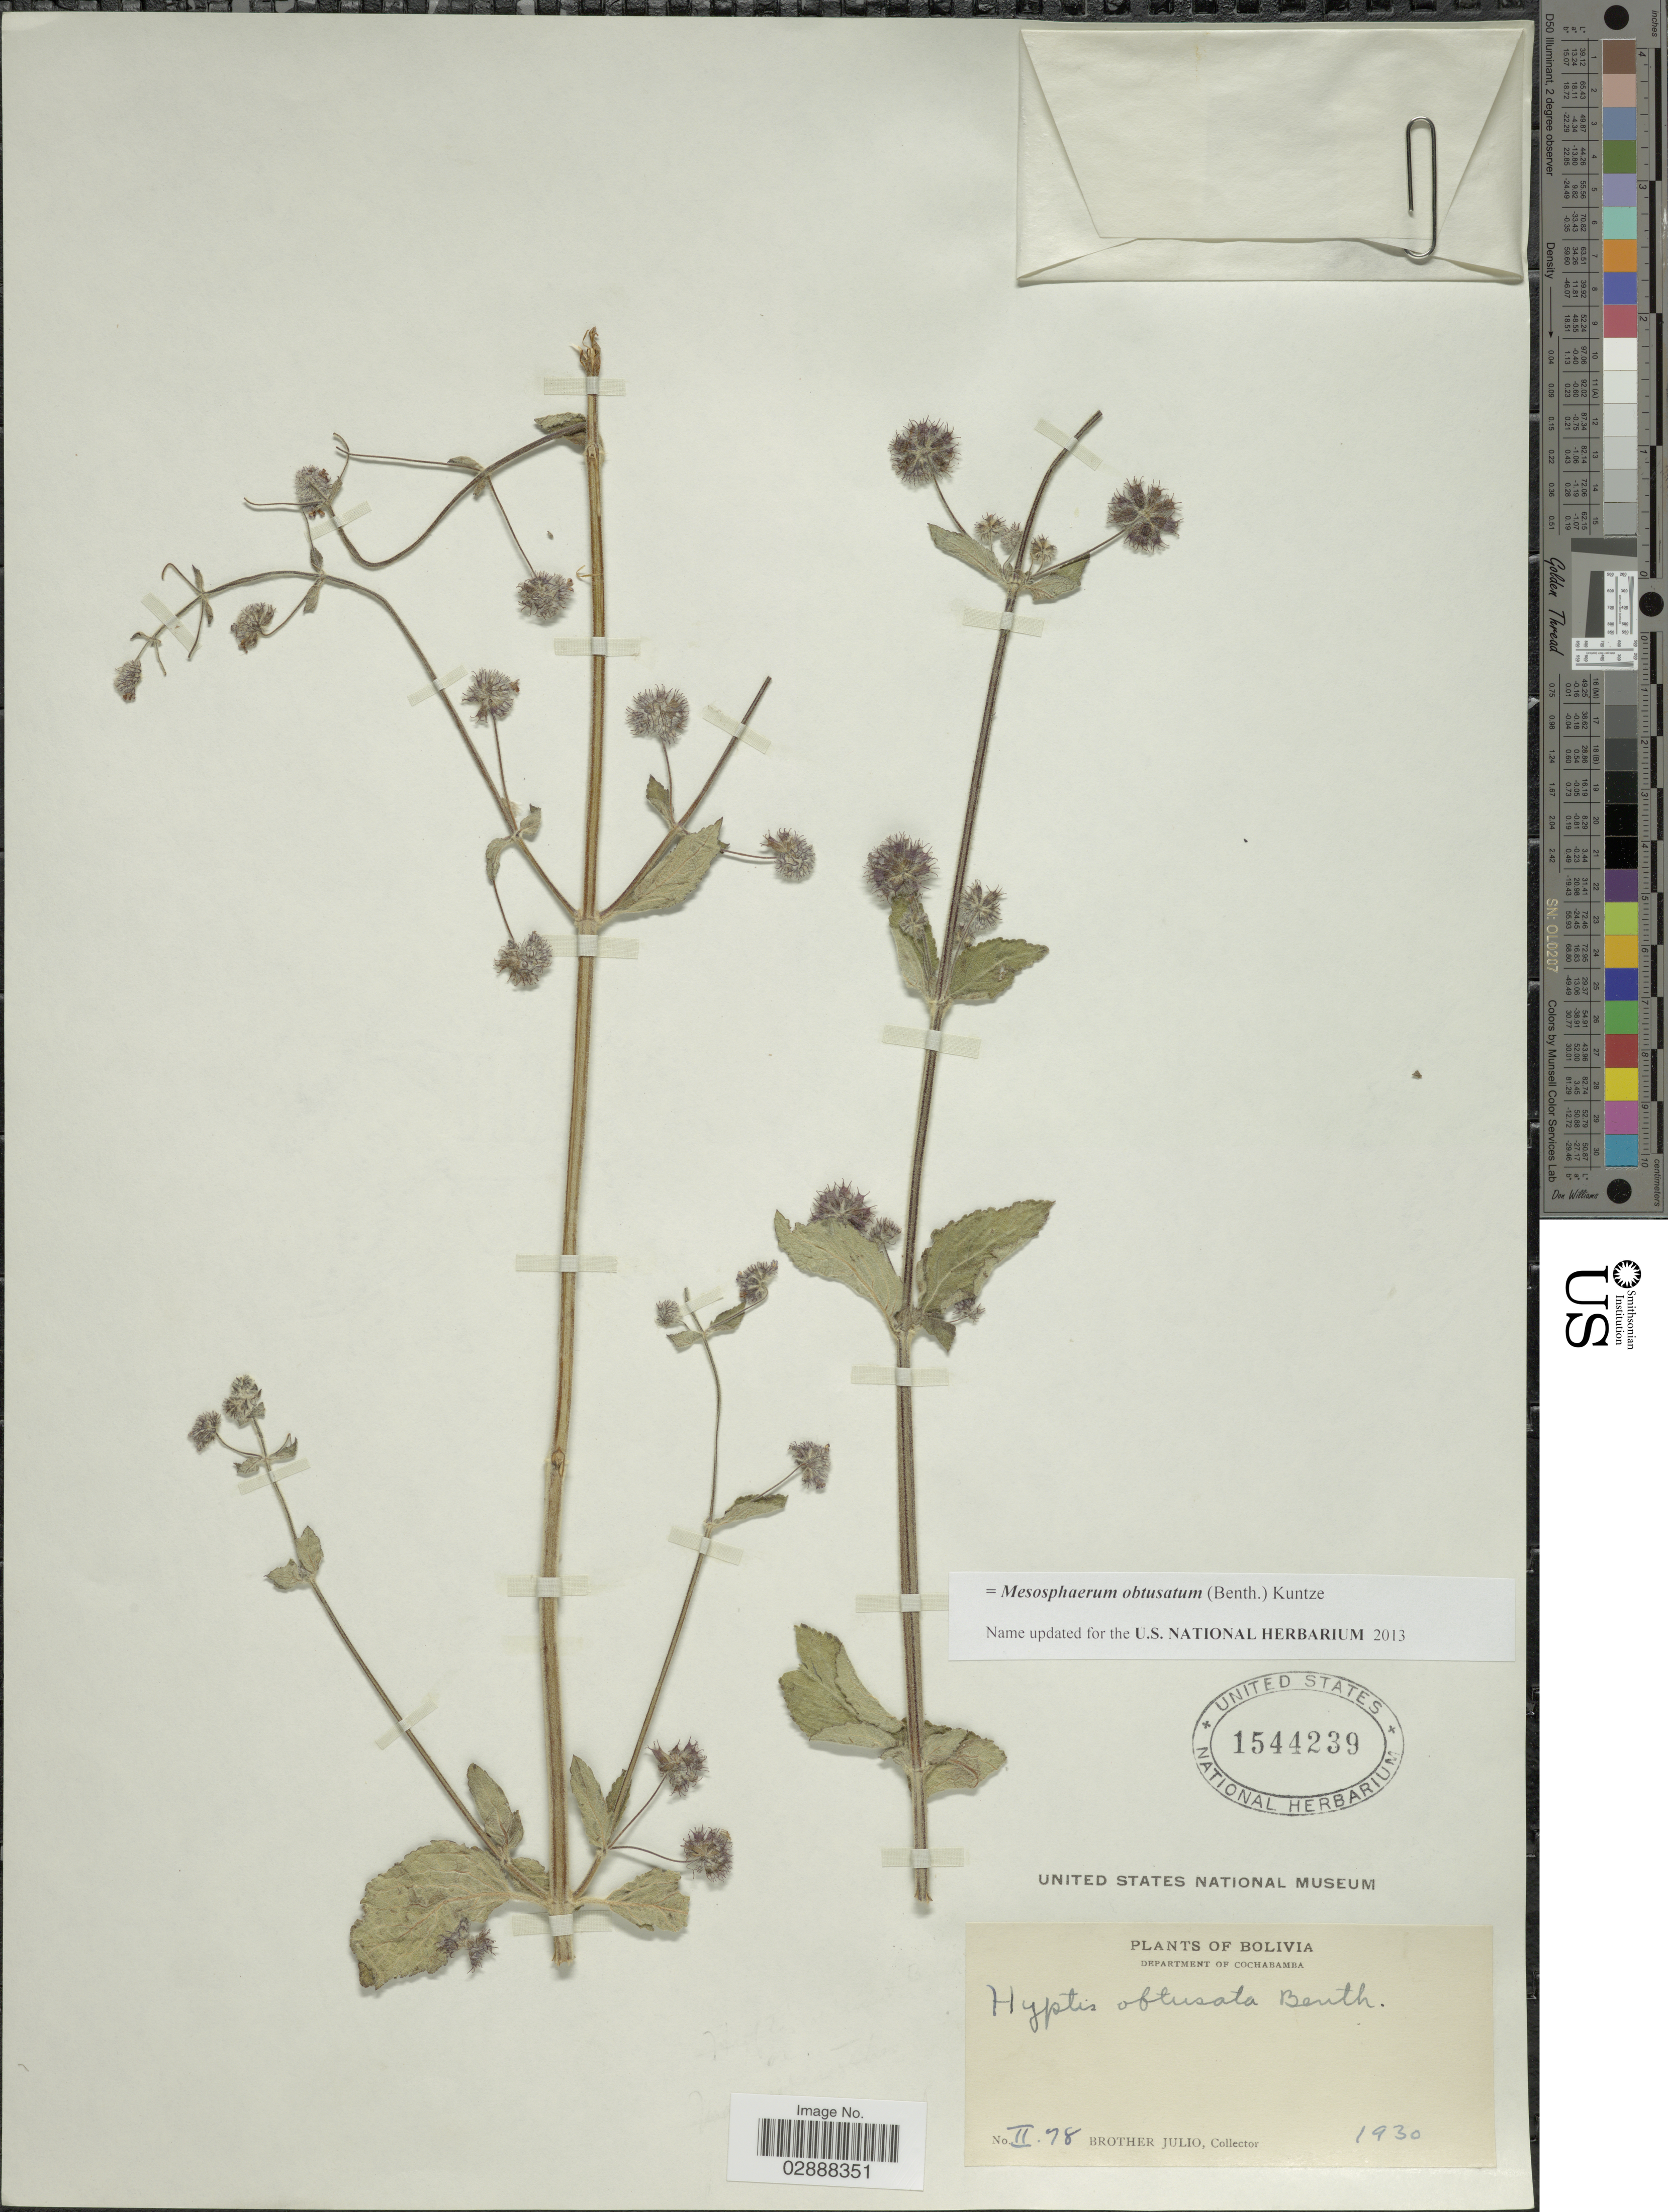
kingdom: Plantae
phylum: Tracheophyta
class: Magnoliopsida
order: Lamiales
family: Lamiaceae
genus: Mesosphaerum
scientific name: Mesosphaerum obtusatum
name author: (Benth.) Kuntze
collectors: Bro. Julio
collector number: II78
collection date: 1930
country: Bolivia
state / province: Cochabamba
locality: Department of Cochabamba.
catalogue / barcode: US 1544239